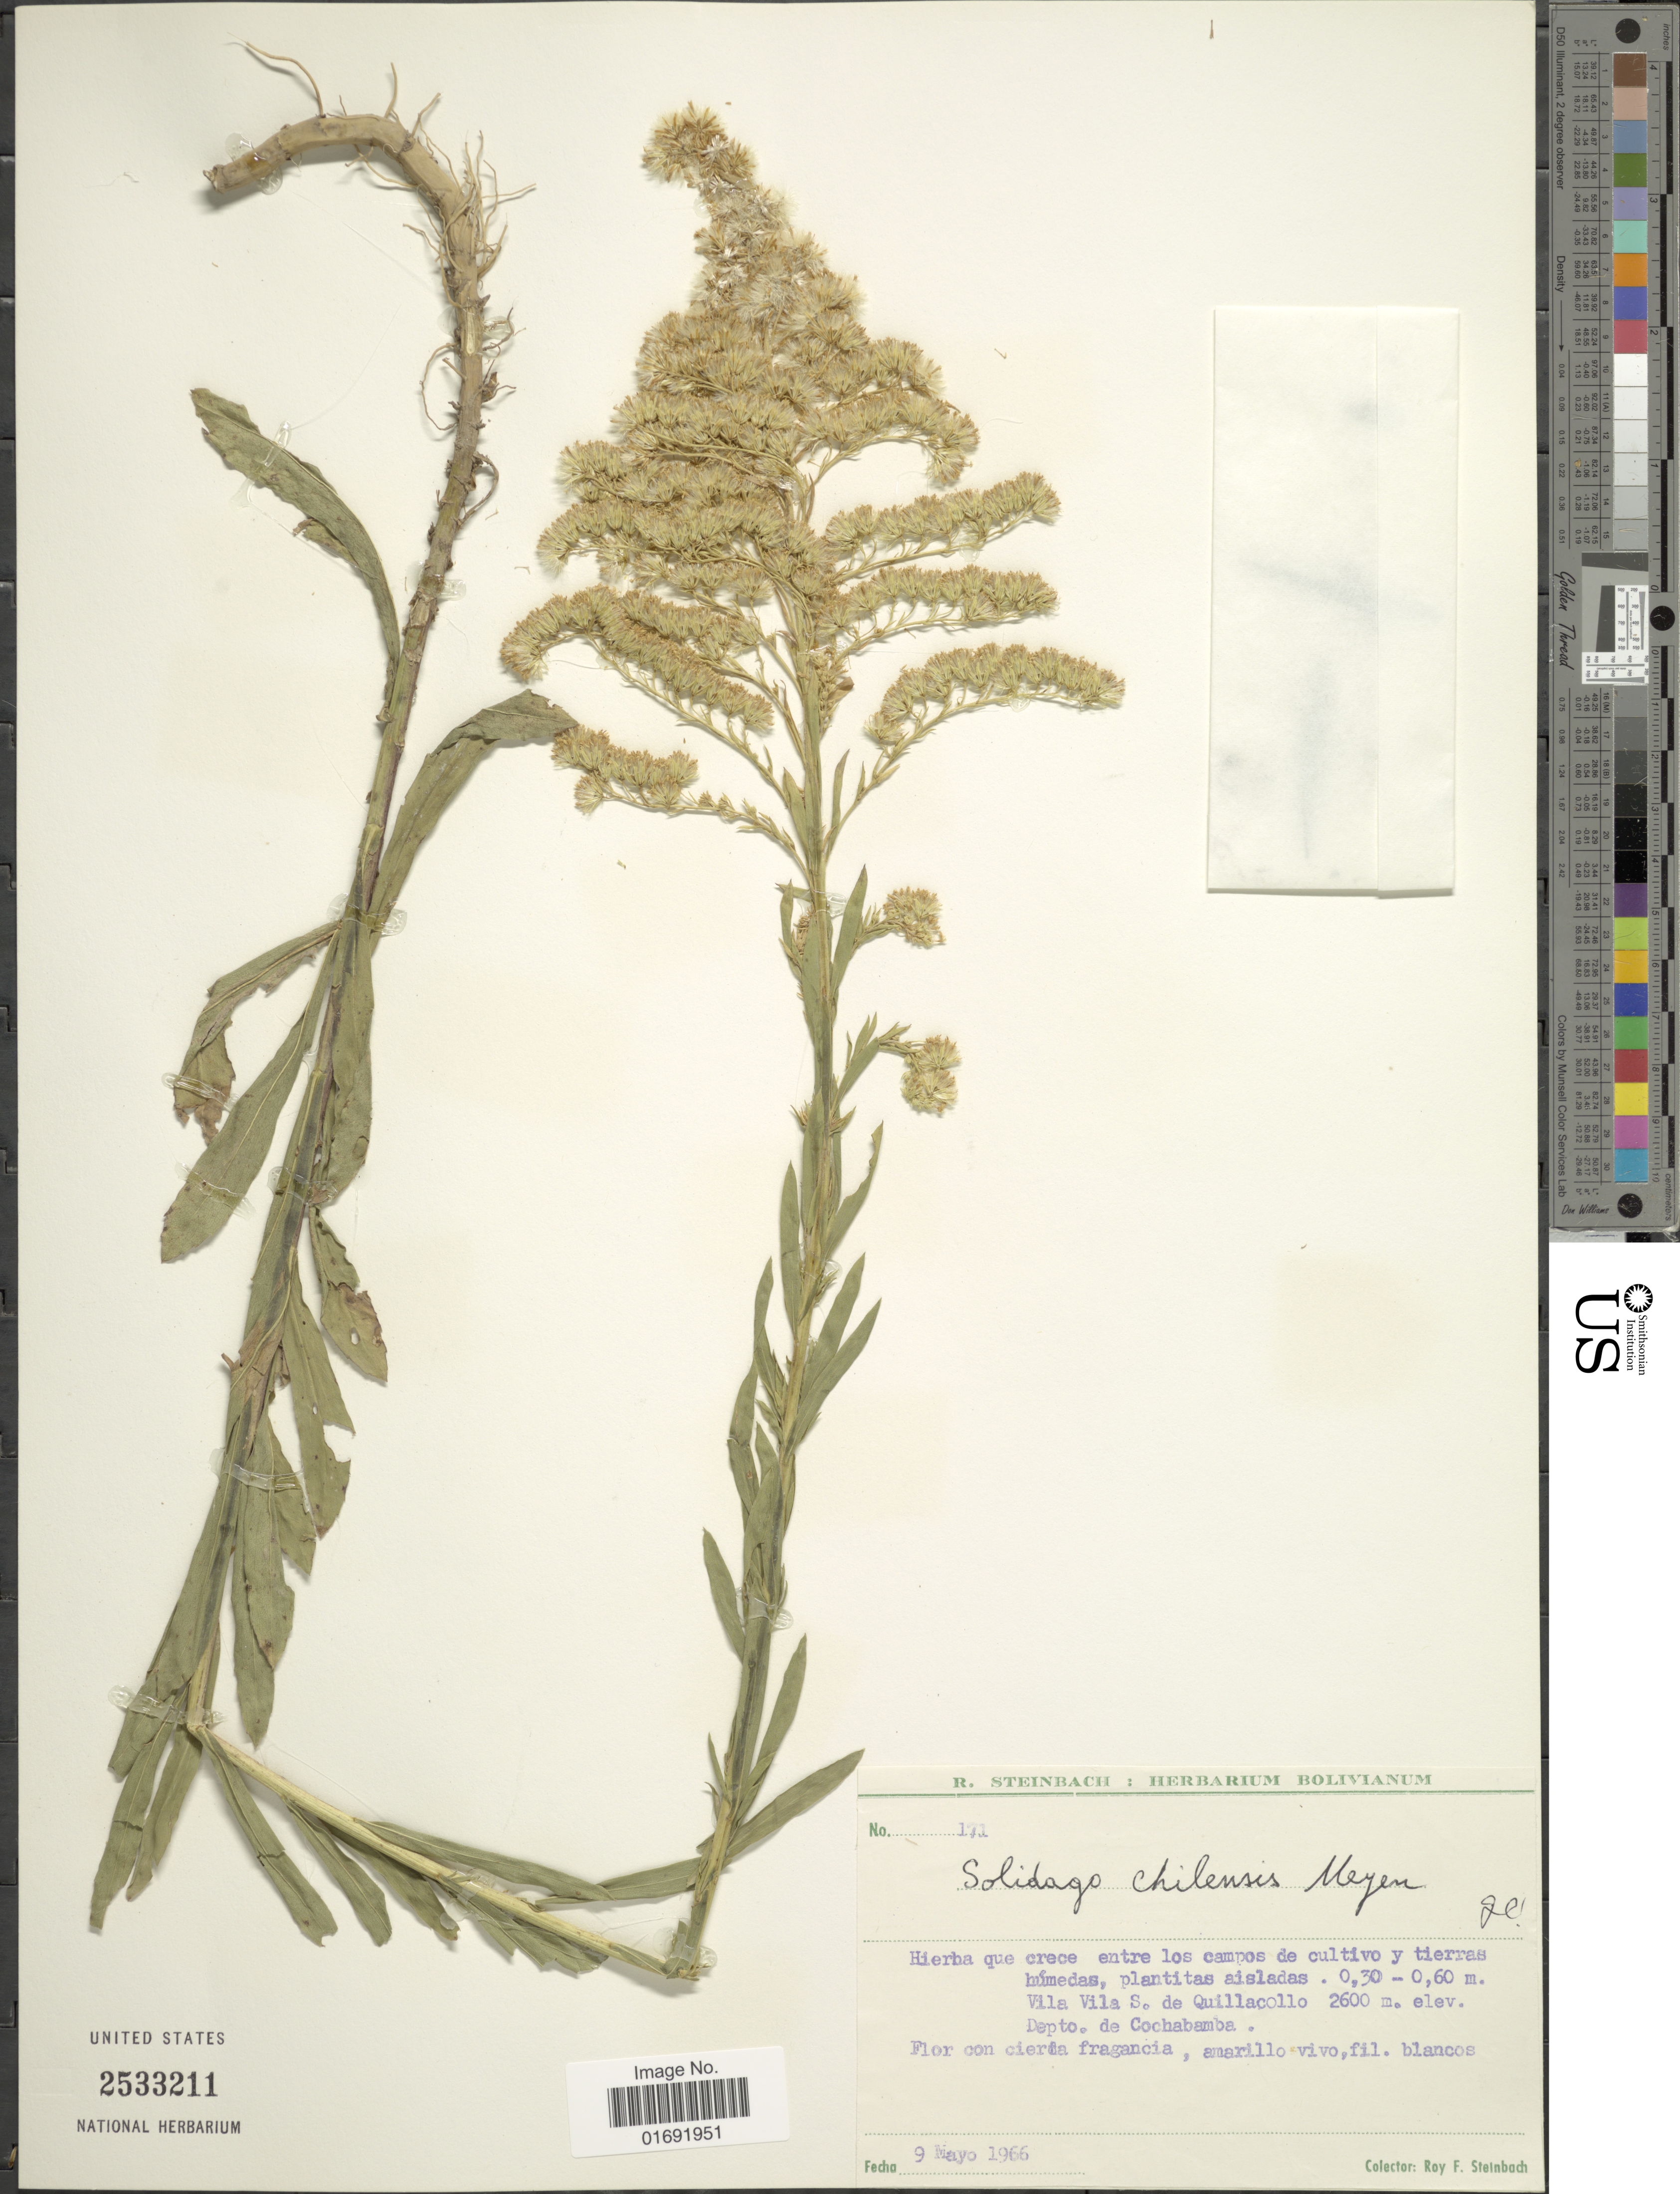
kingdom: Plantae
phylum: Tracheophyta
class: Magnoliopsida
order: Asterales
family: Asteraceae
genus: Solidago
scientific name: Solidago chilensis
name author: Meyen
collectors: R. F. Steinbach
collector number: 171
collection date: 1966-05-09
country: Bolivia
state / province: Cochabamba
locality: Vila Vila S. de Quillacollo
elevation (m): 2600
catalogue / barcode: US 2533211